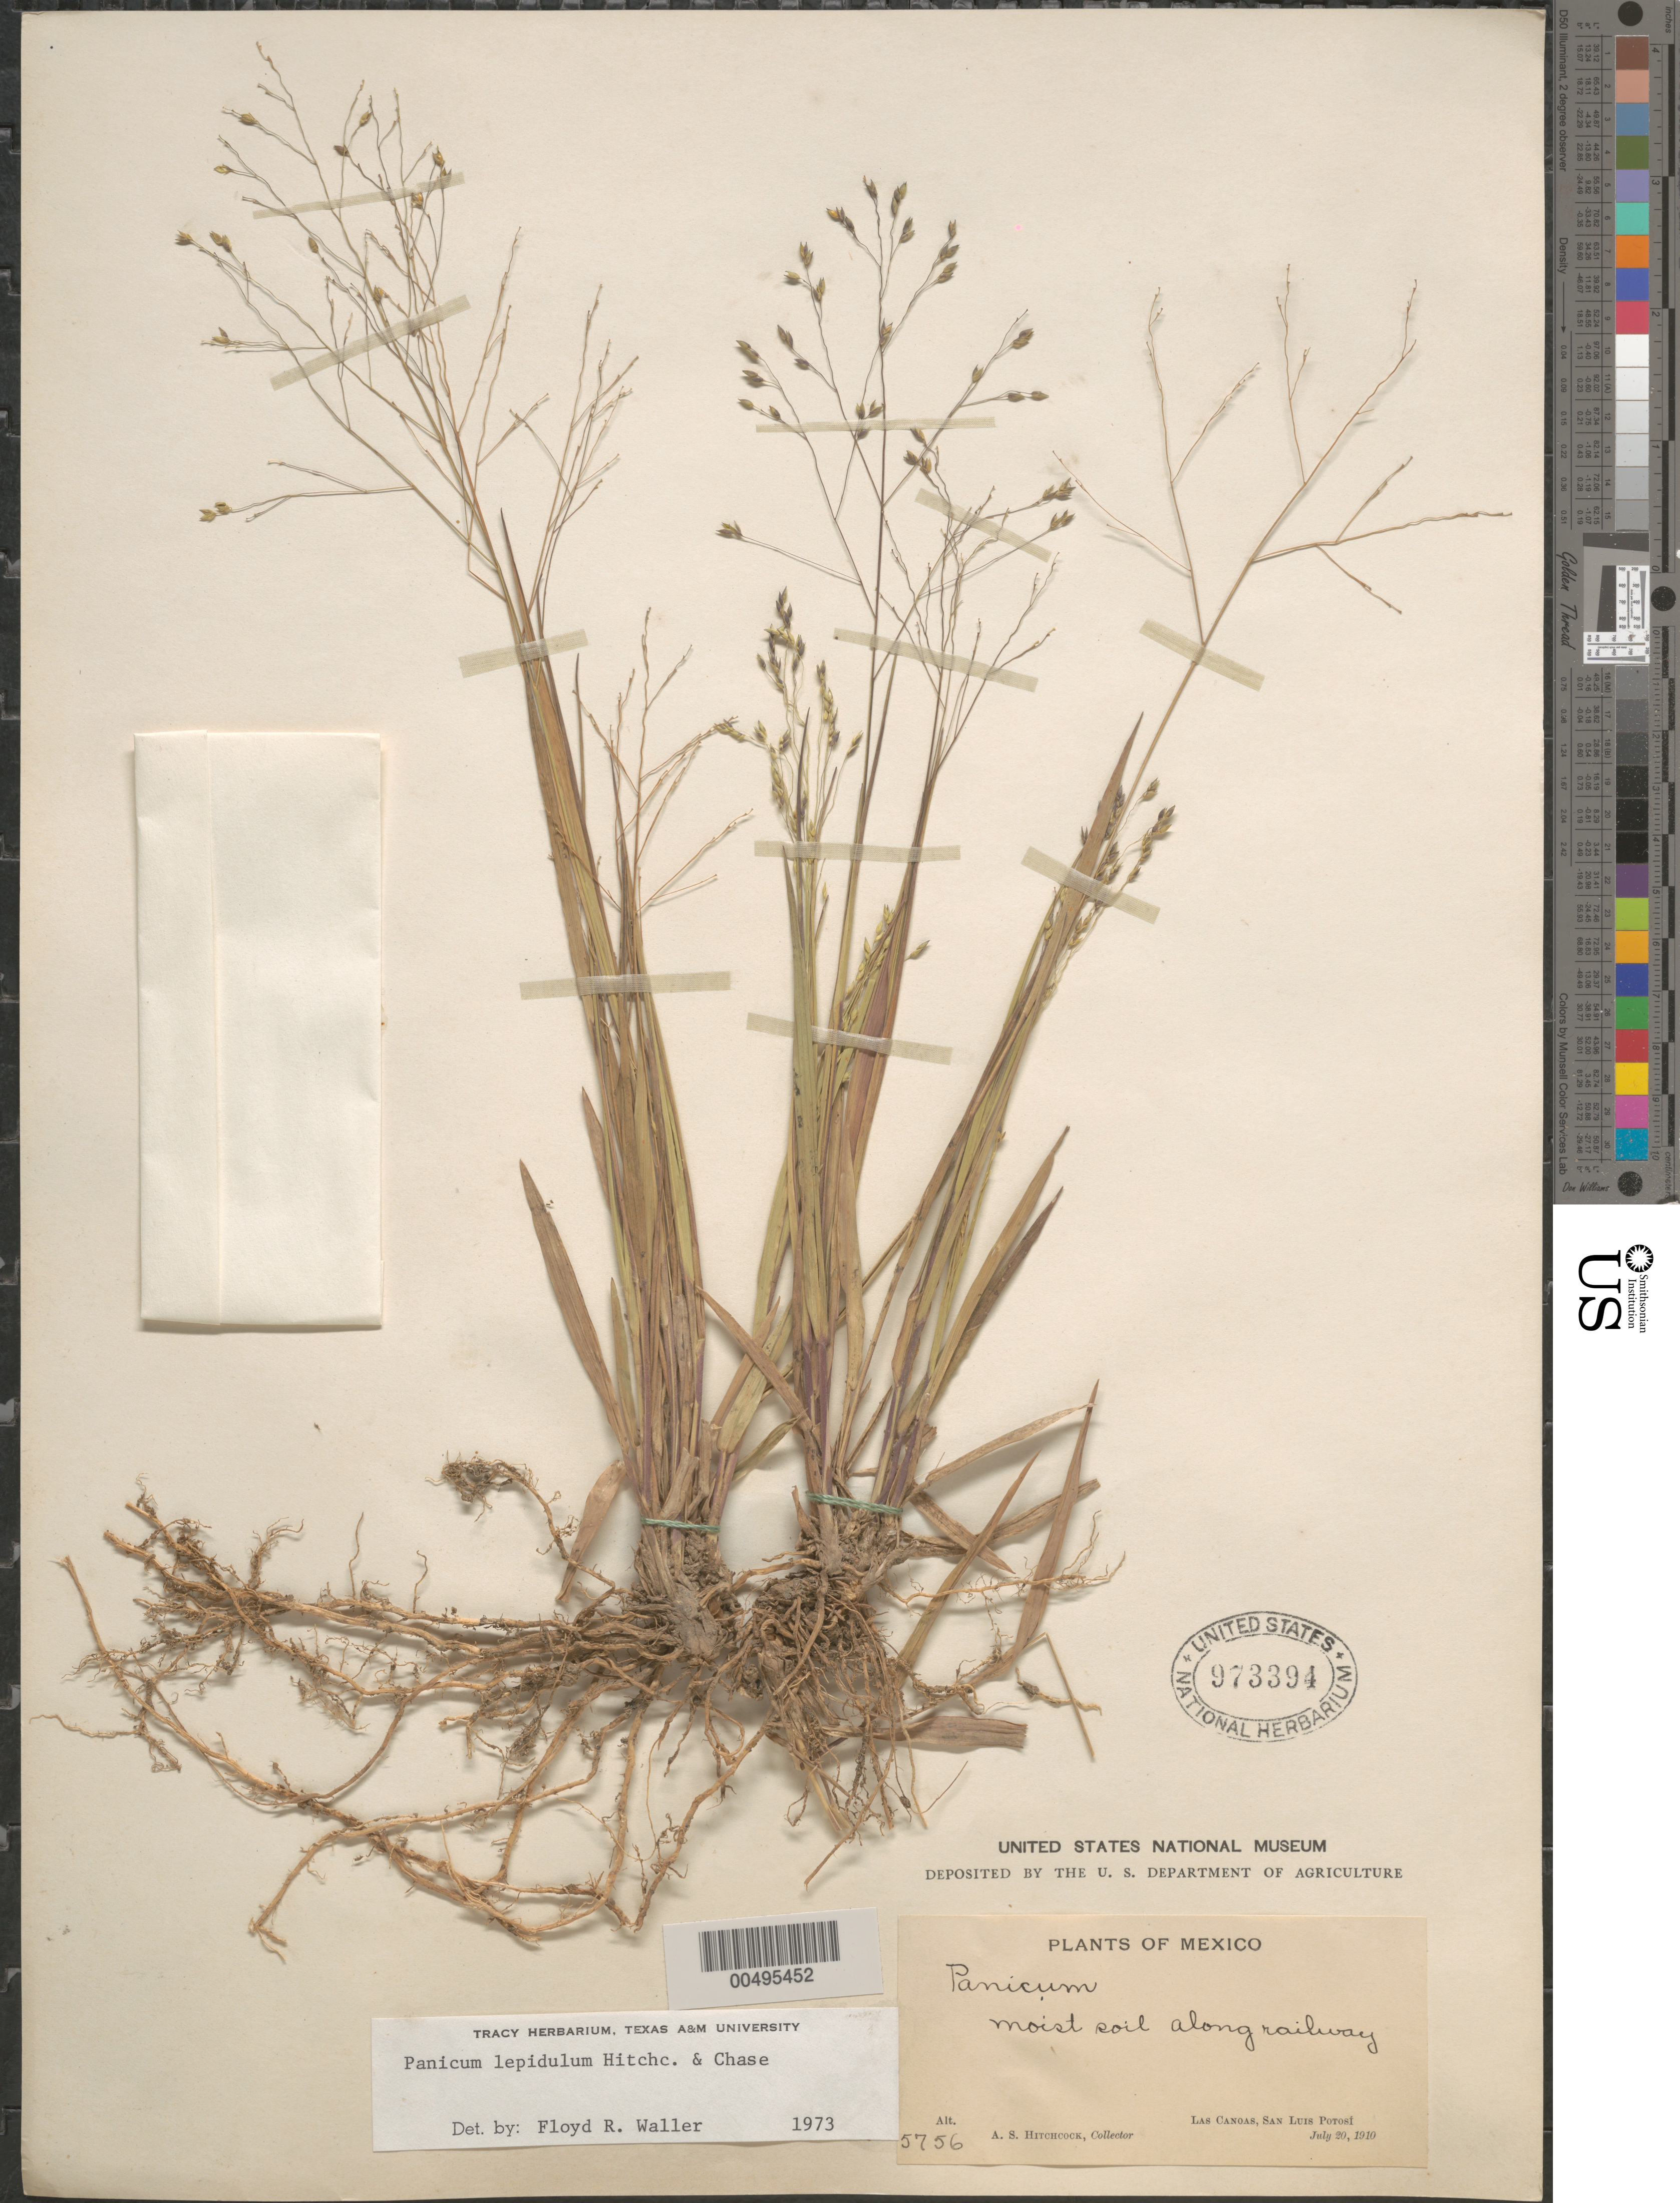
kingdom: Plantae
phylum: Tracheophyta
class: Liliopsida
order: Poales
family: Poaceae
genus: Panicum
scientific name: Panicum lepidulum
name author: Hitchc. & Chase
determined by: Waller, F. R.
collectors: A. S. Hitchcock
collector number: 5756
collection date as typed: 20 Jul 1910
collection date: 1910-07-20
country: Mexico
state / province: San Luis Potosi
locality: Las Canoas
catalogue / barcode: US 973394